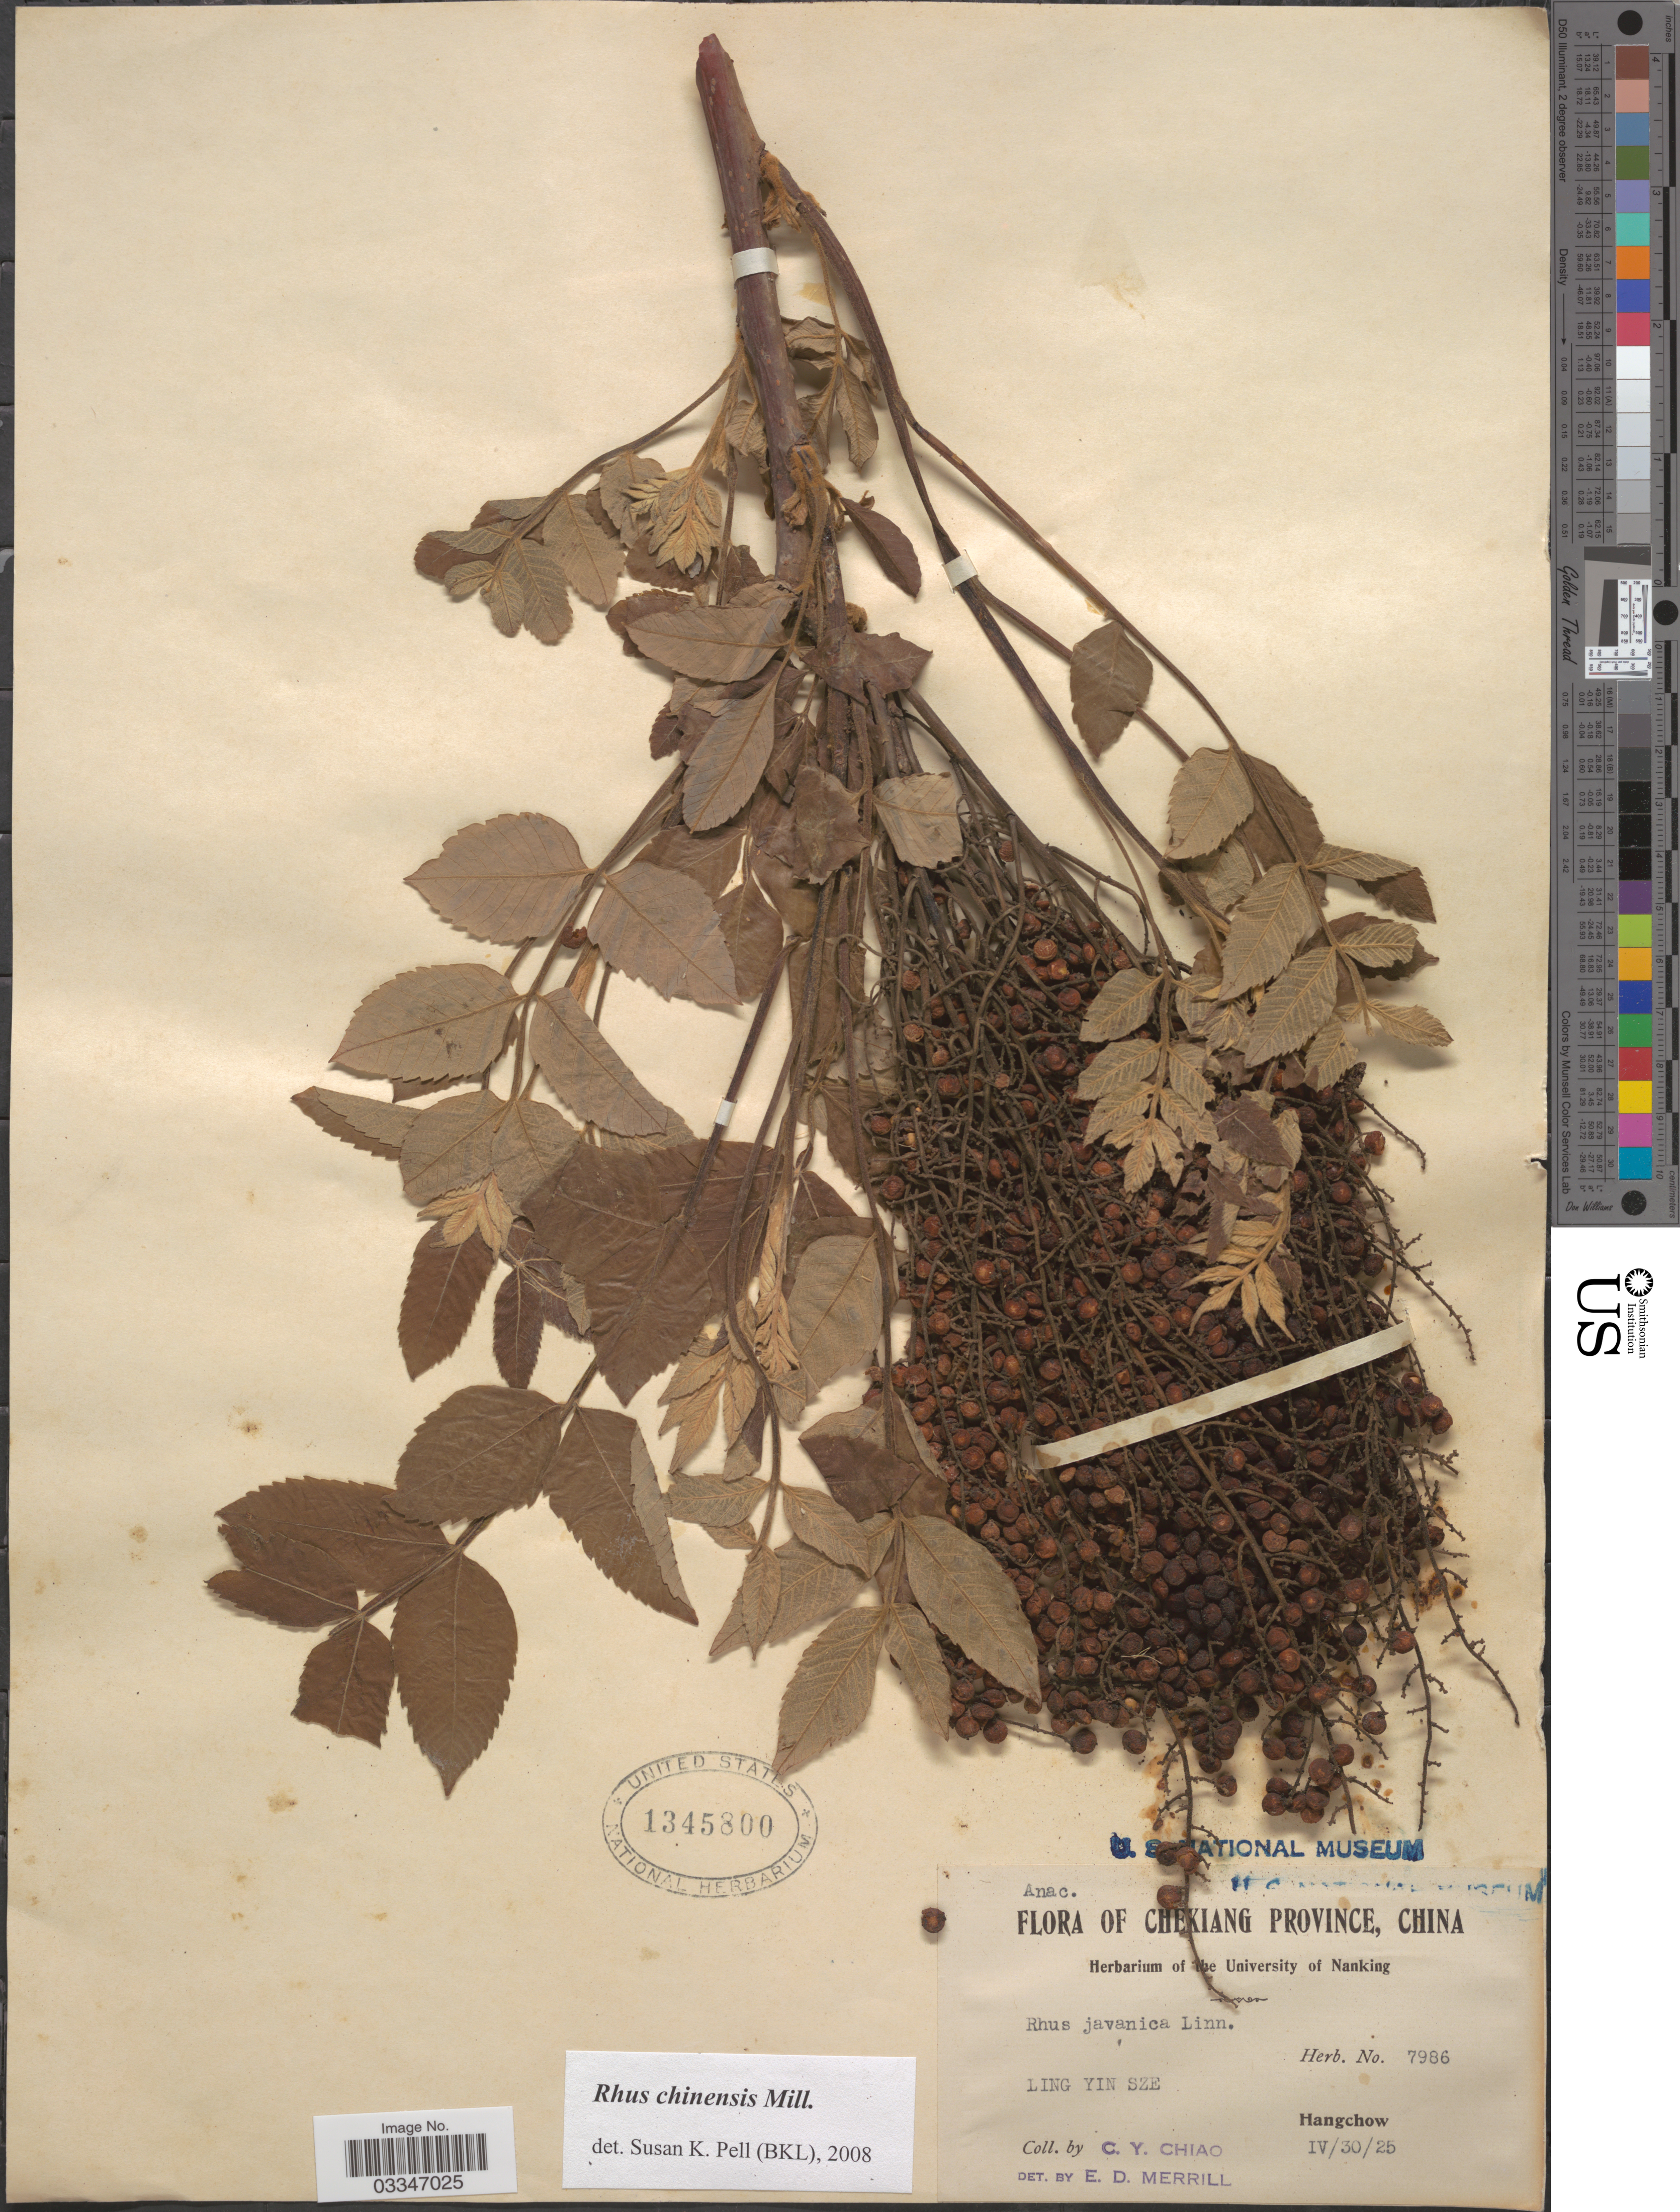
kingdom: Plantae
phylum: Tracheophyta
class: Magnoliopsida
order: Sapindales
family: Anacardiaceae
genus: Rhus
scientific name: Rhus chinensis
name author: Mill.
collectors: C. Y. Chiao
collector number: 7986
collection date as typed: Transcribed d/m/y: 30/4/25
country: China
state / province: Zhejiang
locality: Chekiang Province. Ling Yin Sze. Hangchow.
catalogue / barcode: US 1345800